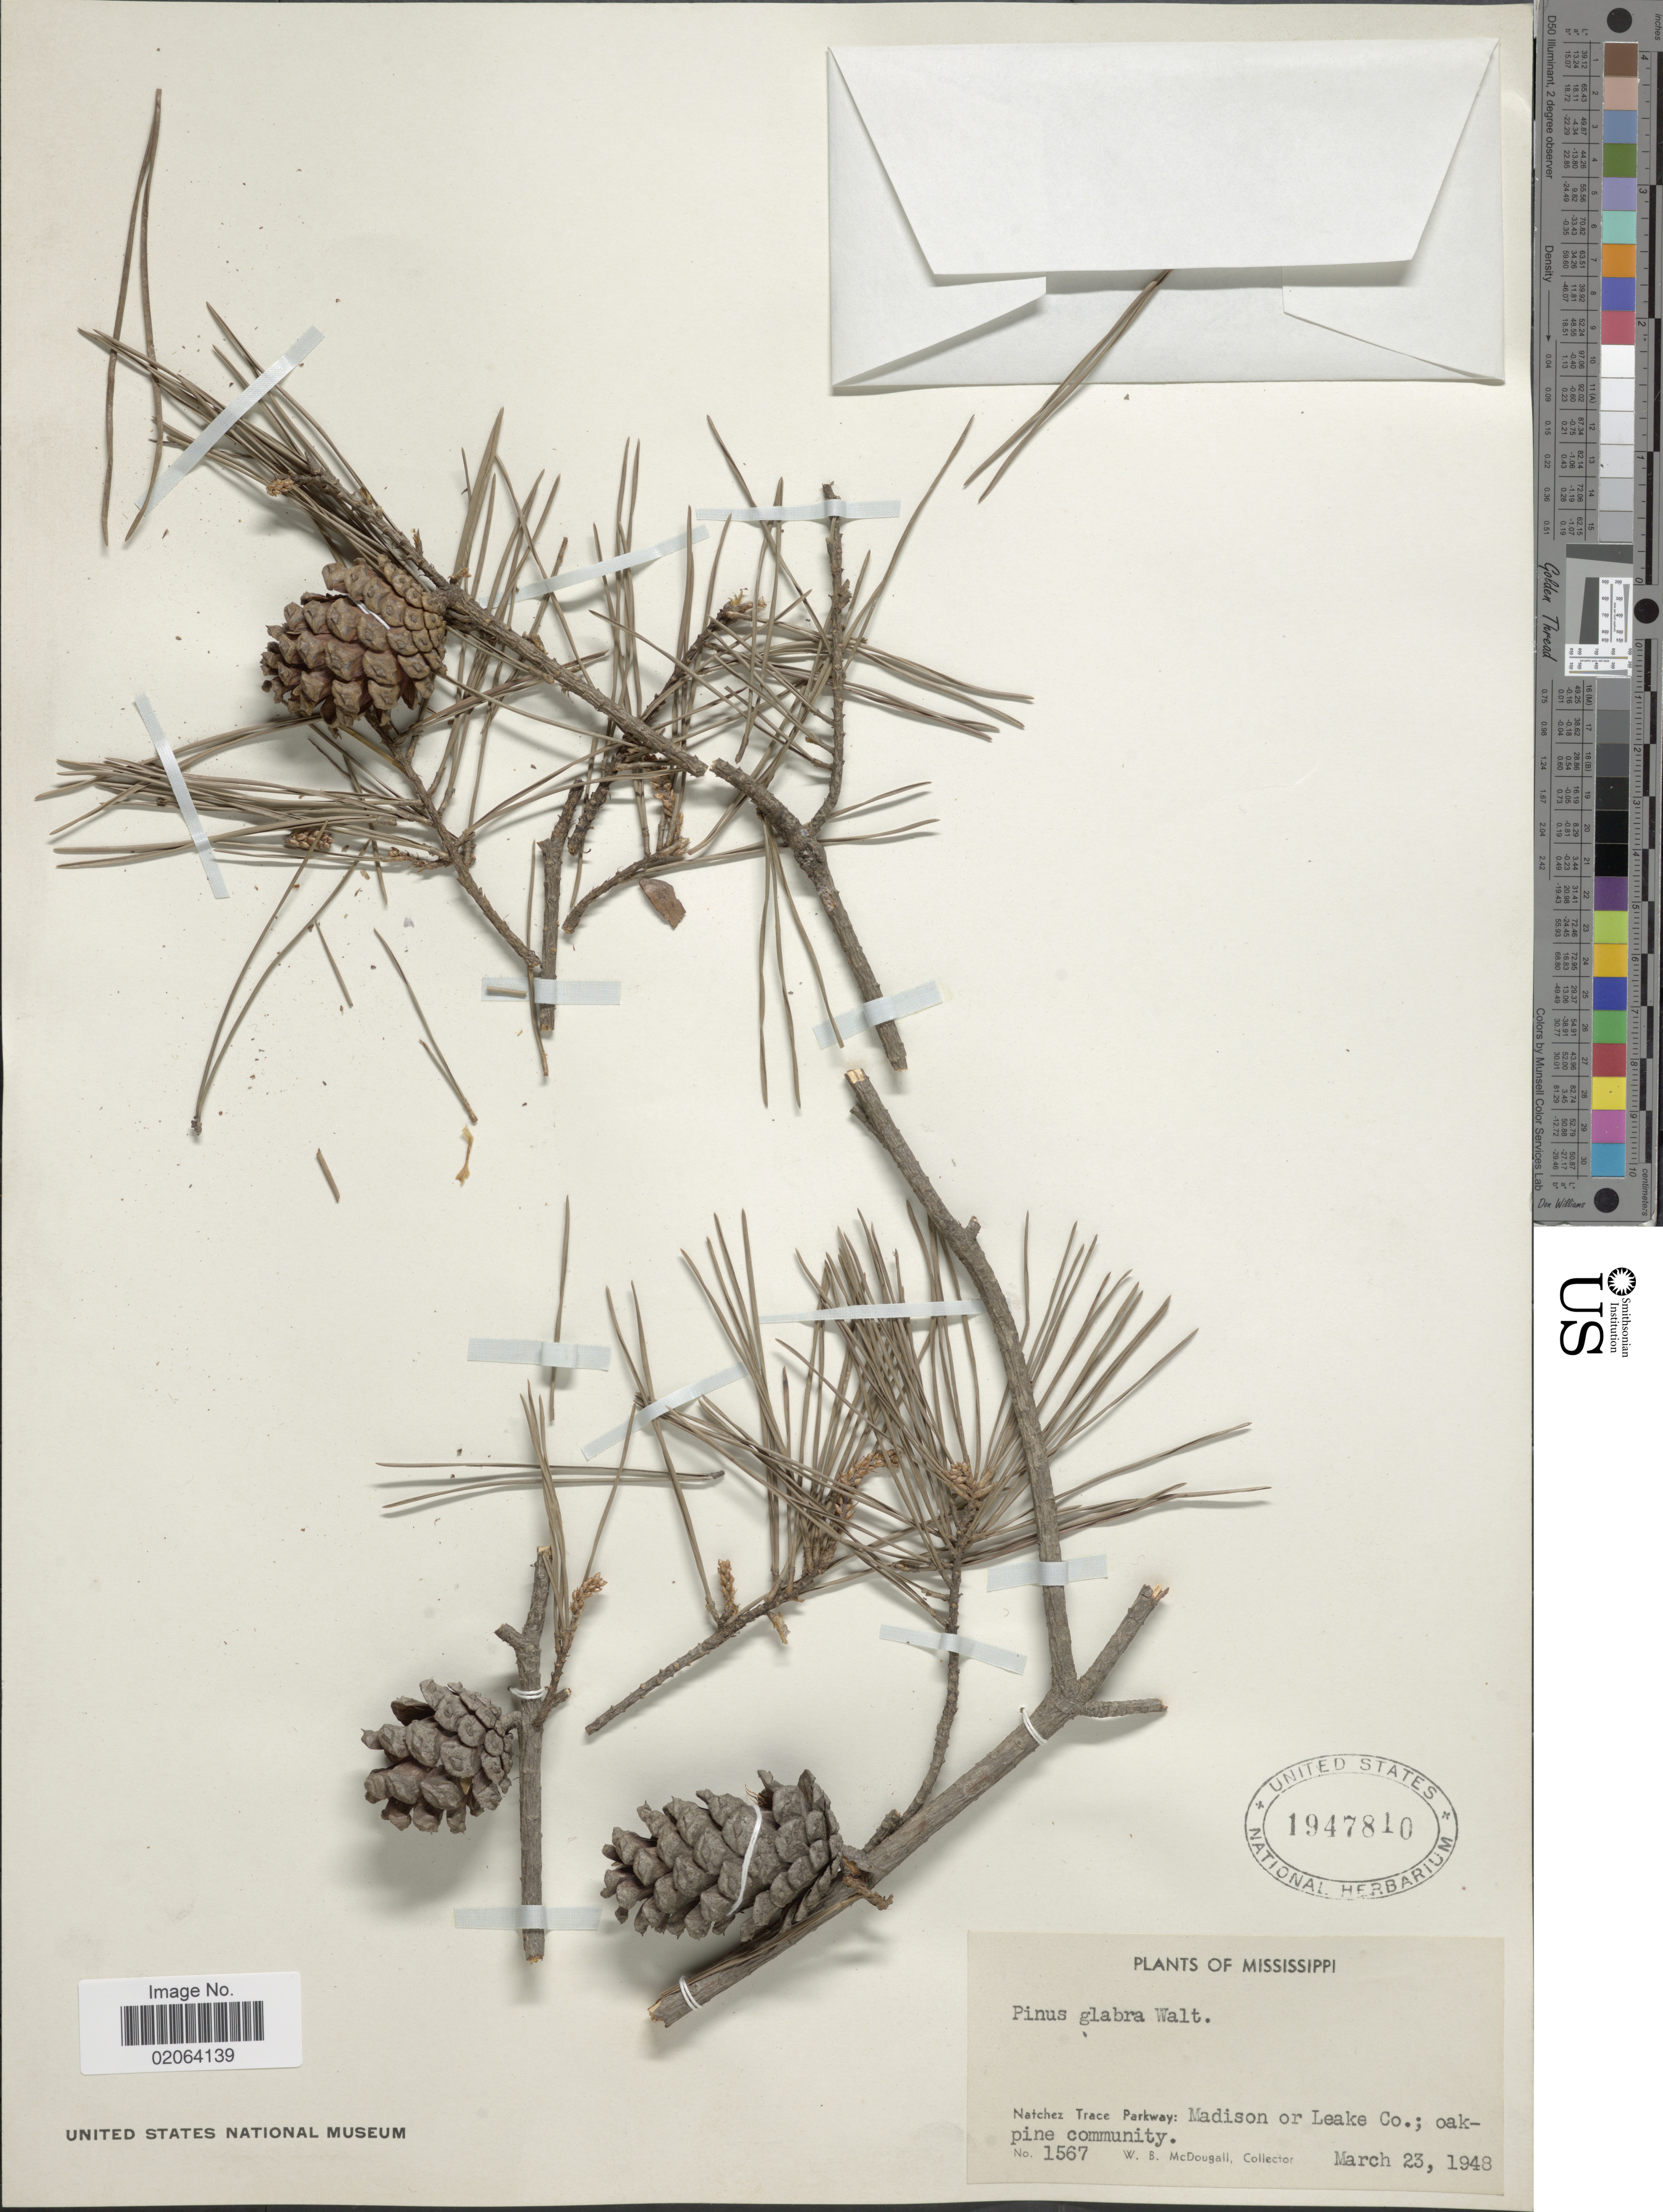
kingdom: Plantae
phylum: Tracheophyta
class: Pinopsida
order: Pinales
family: Pinaceae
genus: Pinus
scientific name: Pinus glabra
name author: Walter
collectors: W. B. McDougall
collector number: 1567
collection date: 1948-03-23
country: United States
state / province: Mississippi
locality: Natchez Trace Parkway: Madison or Leake Co.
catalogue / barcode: US 1947810